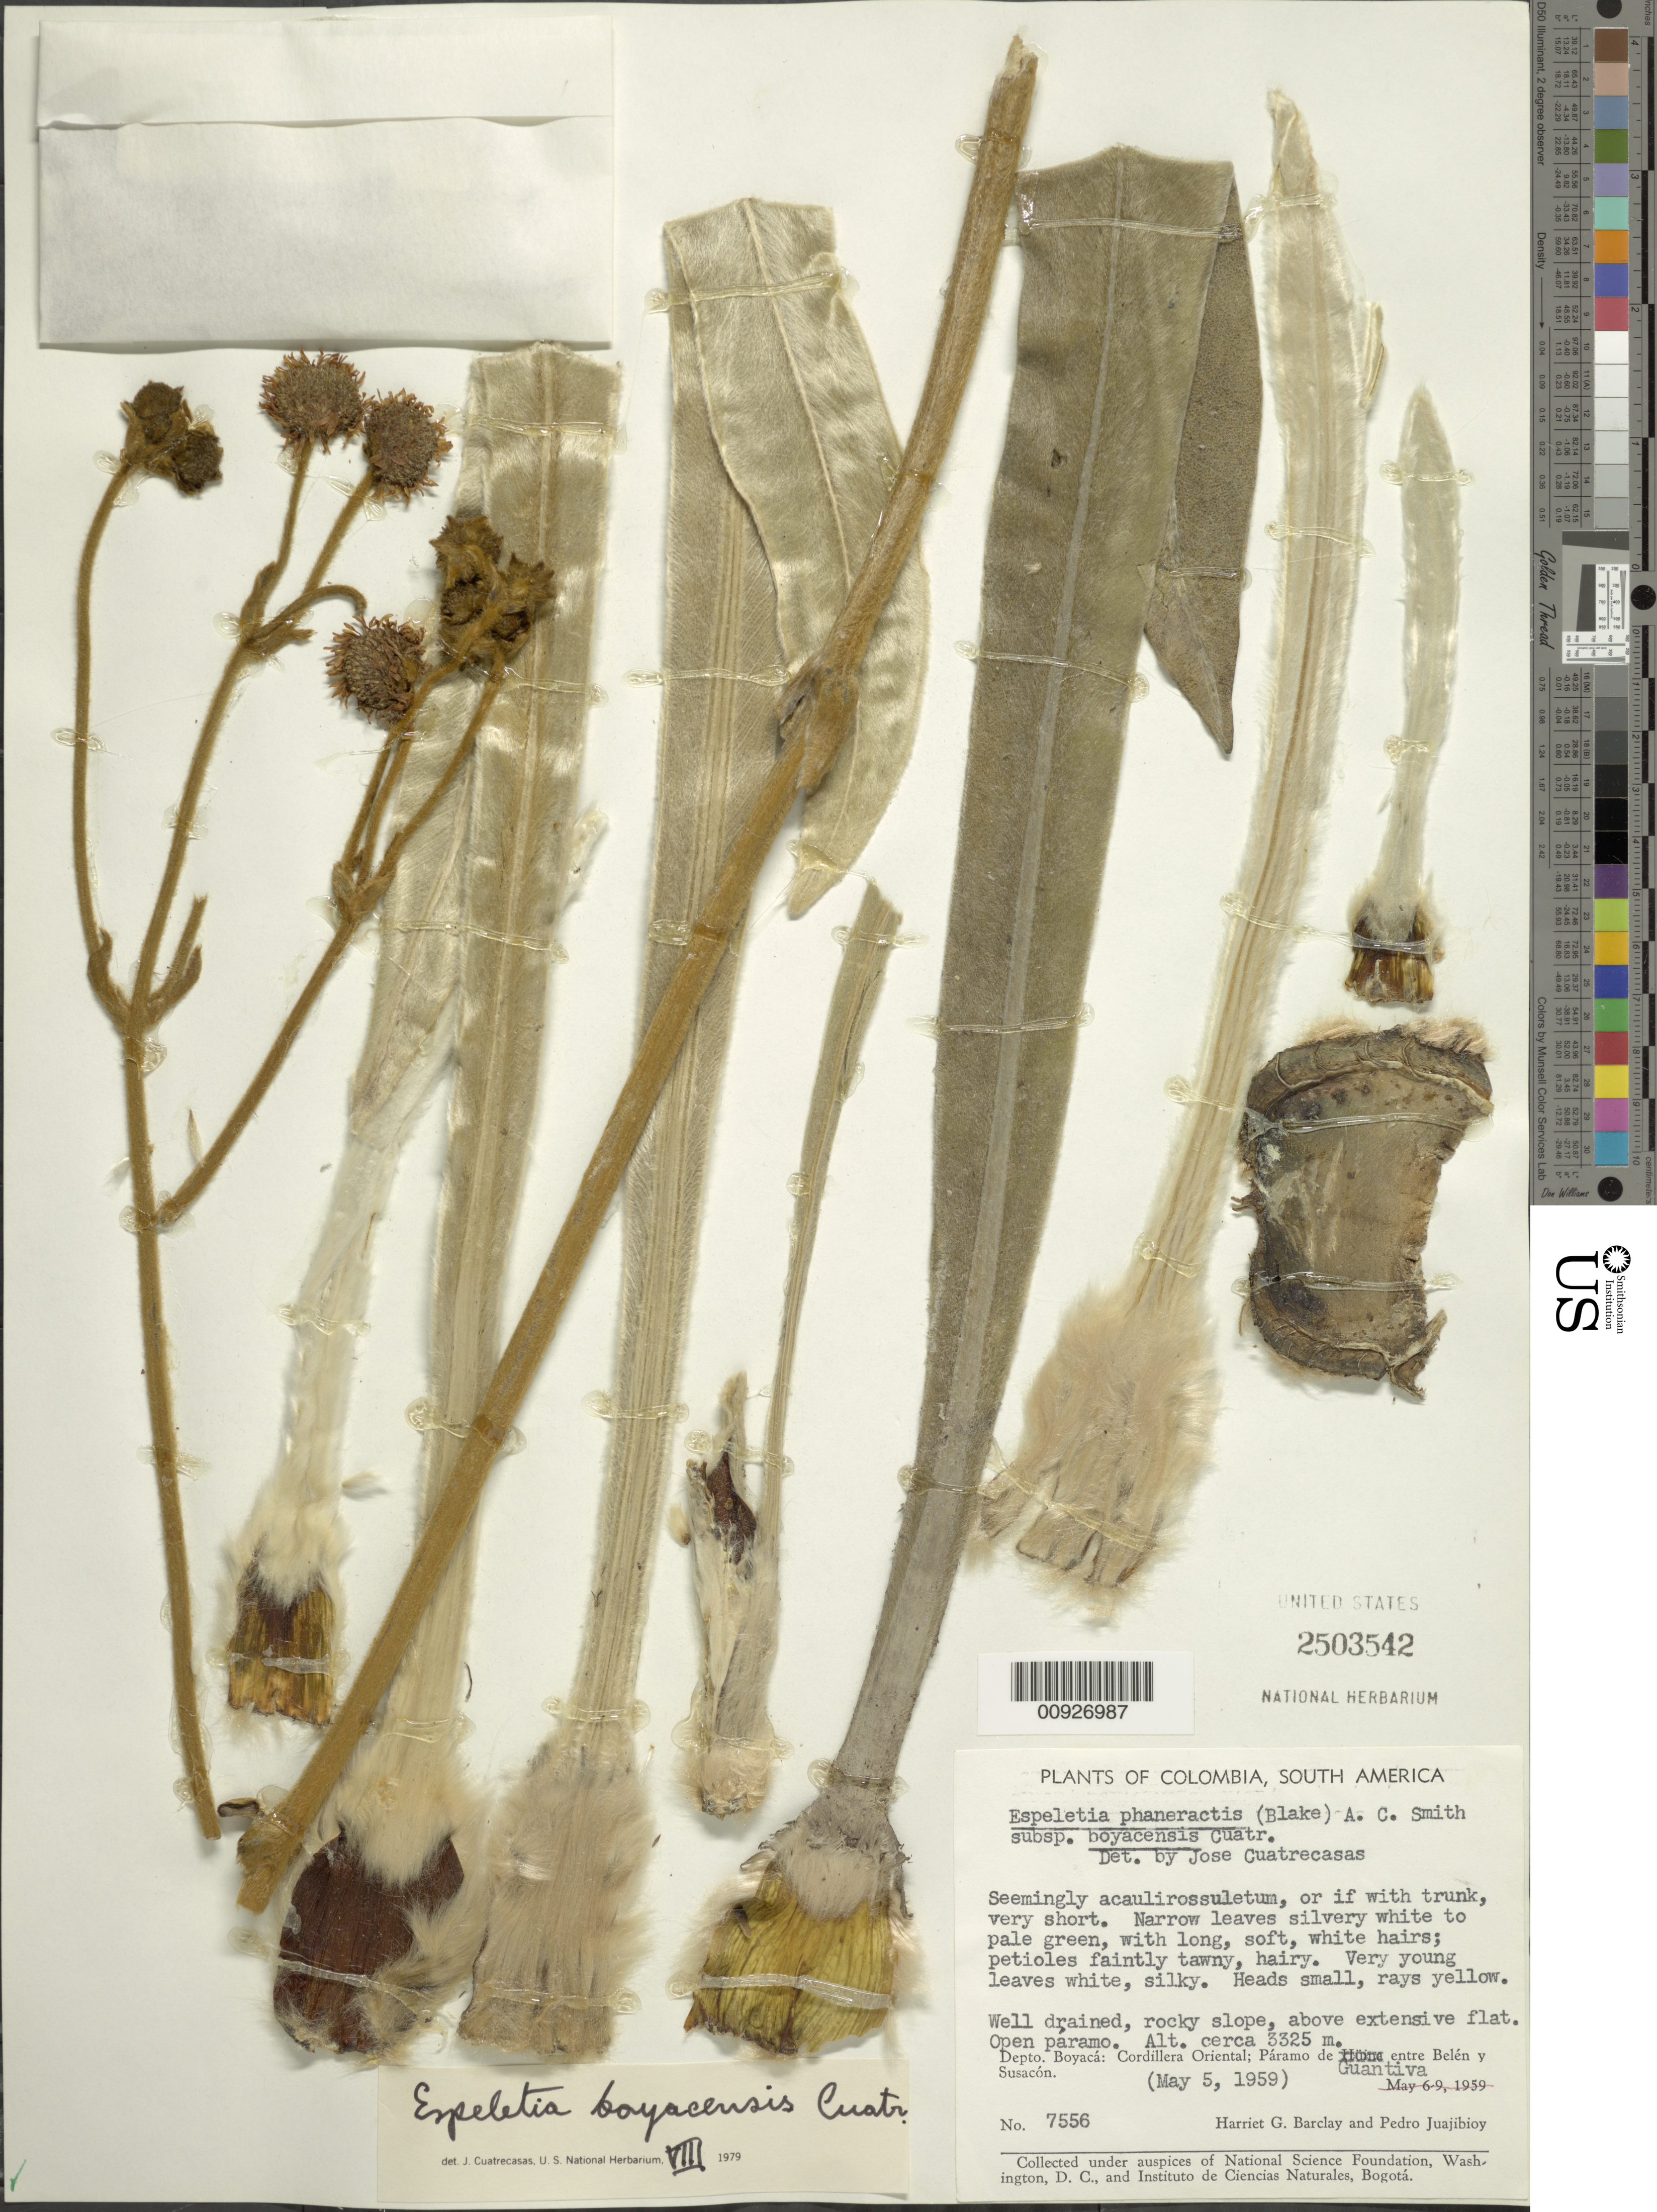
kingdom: Plantae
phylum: Tracheophyta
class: Magnoliopsida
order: Asterales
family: Asteraceae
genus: Espeletia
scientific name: Espeletia boyacensis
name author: Cuatrec.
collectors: H. G. Barclay & P. Juajibioy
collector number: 7556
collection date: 1959-05-05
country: Colombia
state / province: Boyacá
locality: P. de Guántiva. Cordillera Oriental; Páramo de Guantiva entre Belén y Susacón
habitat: Well drained, rocky slope, above extensive flat. Open páramo.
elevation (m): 3325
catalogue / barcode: US 2503542